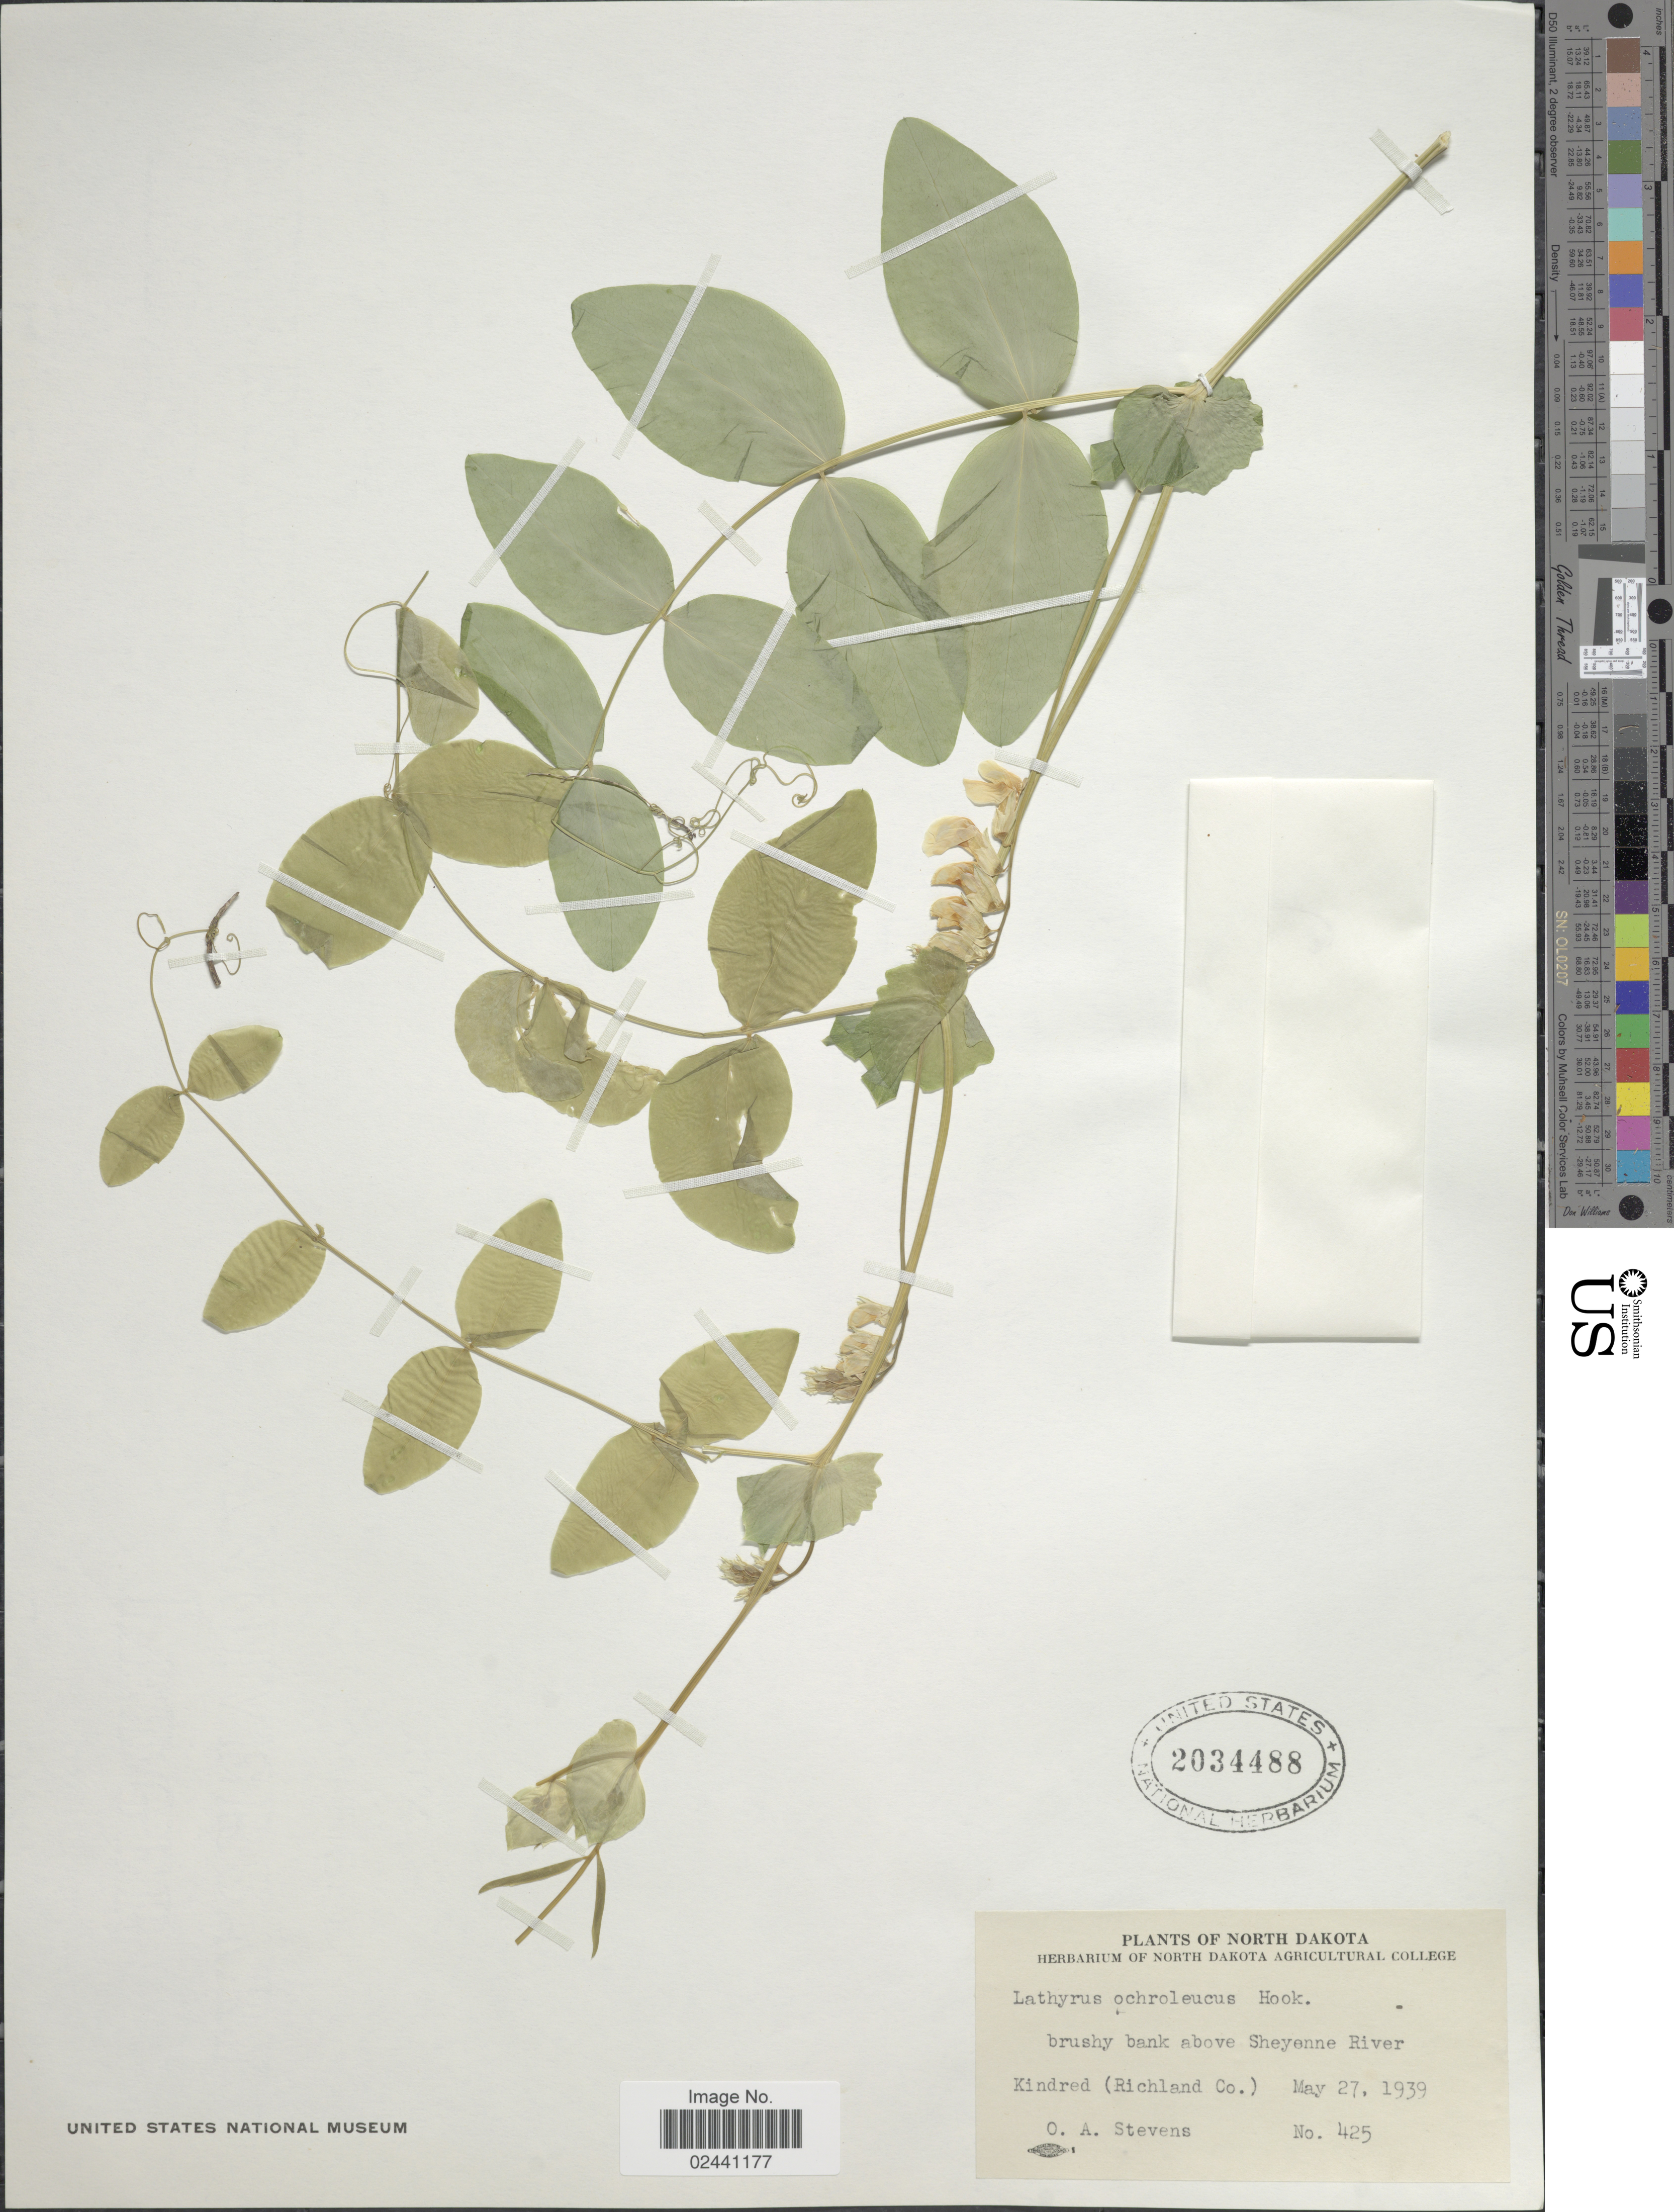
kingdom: Plantae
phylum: Tracheophyta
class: Magnoliopsida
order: Fabales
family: Fabaceae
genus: Lathyrus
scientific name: Lathyrus ochroleucus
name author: Hook.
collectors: O. A. Stevens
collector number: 425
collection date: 1939-05-27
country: United States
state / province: North Dakota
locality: Brushy bank above Sheyenne River Kindred (Richland Co.)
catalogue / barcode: US 2034488